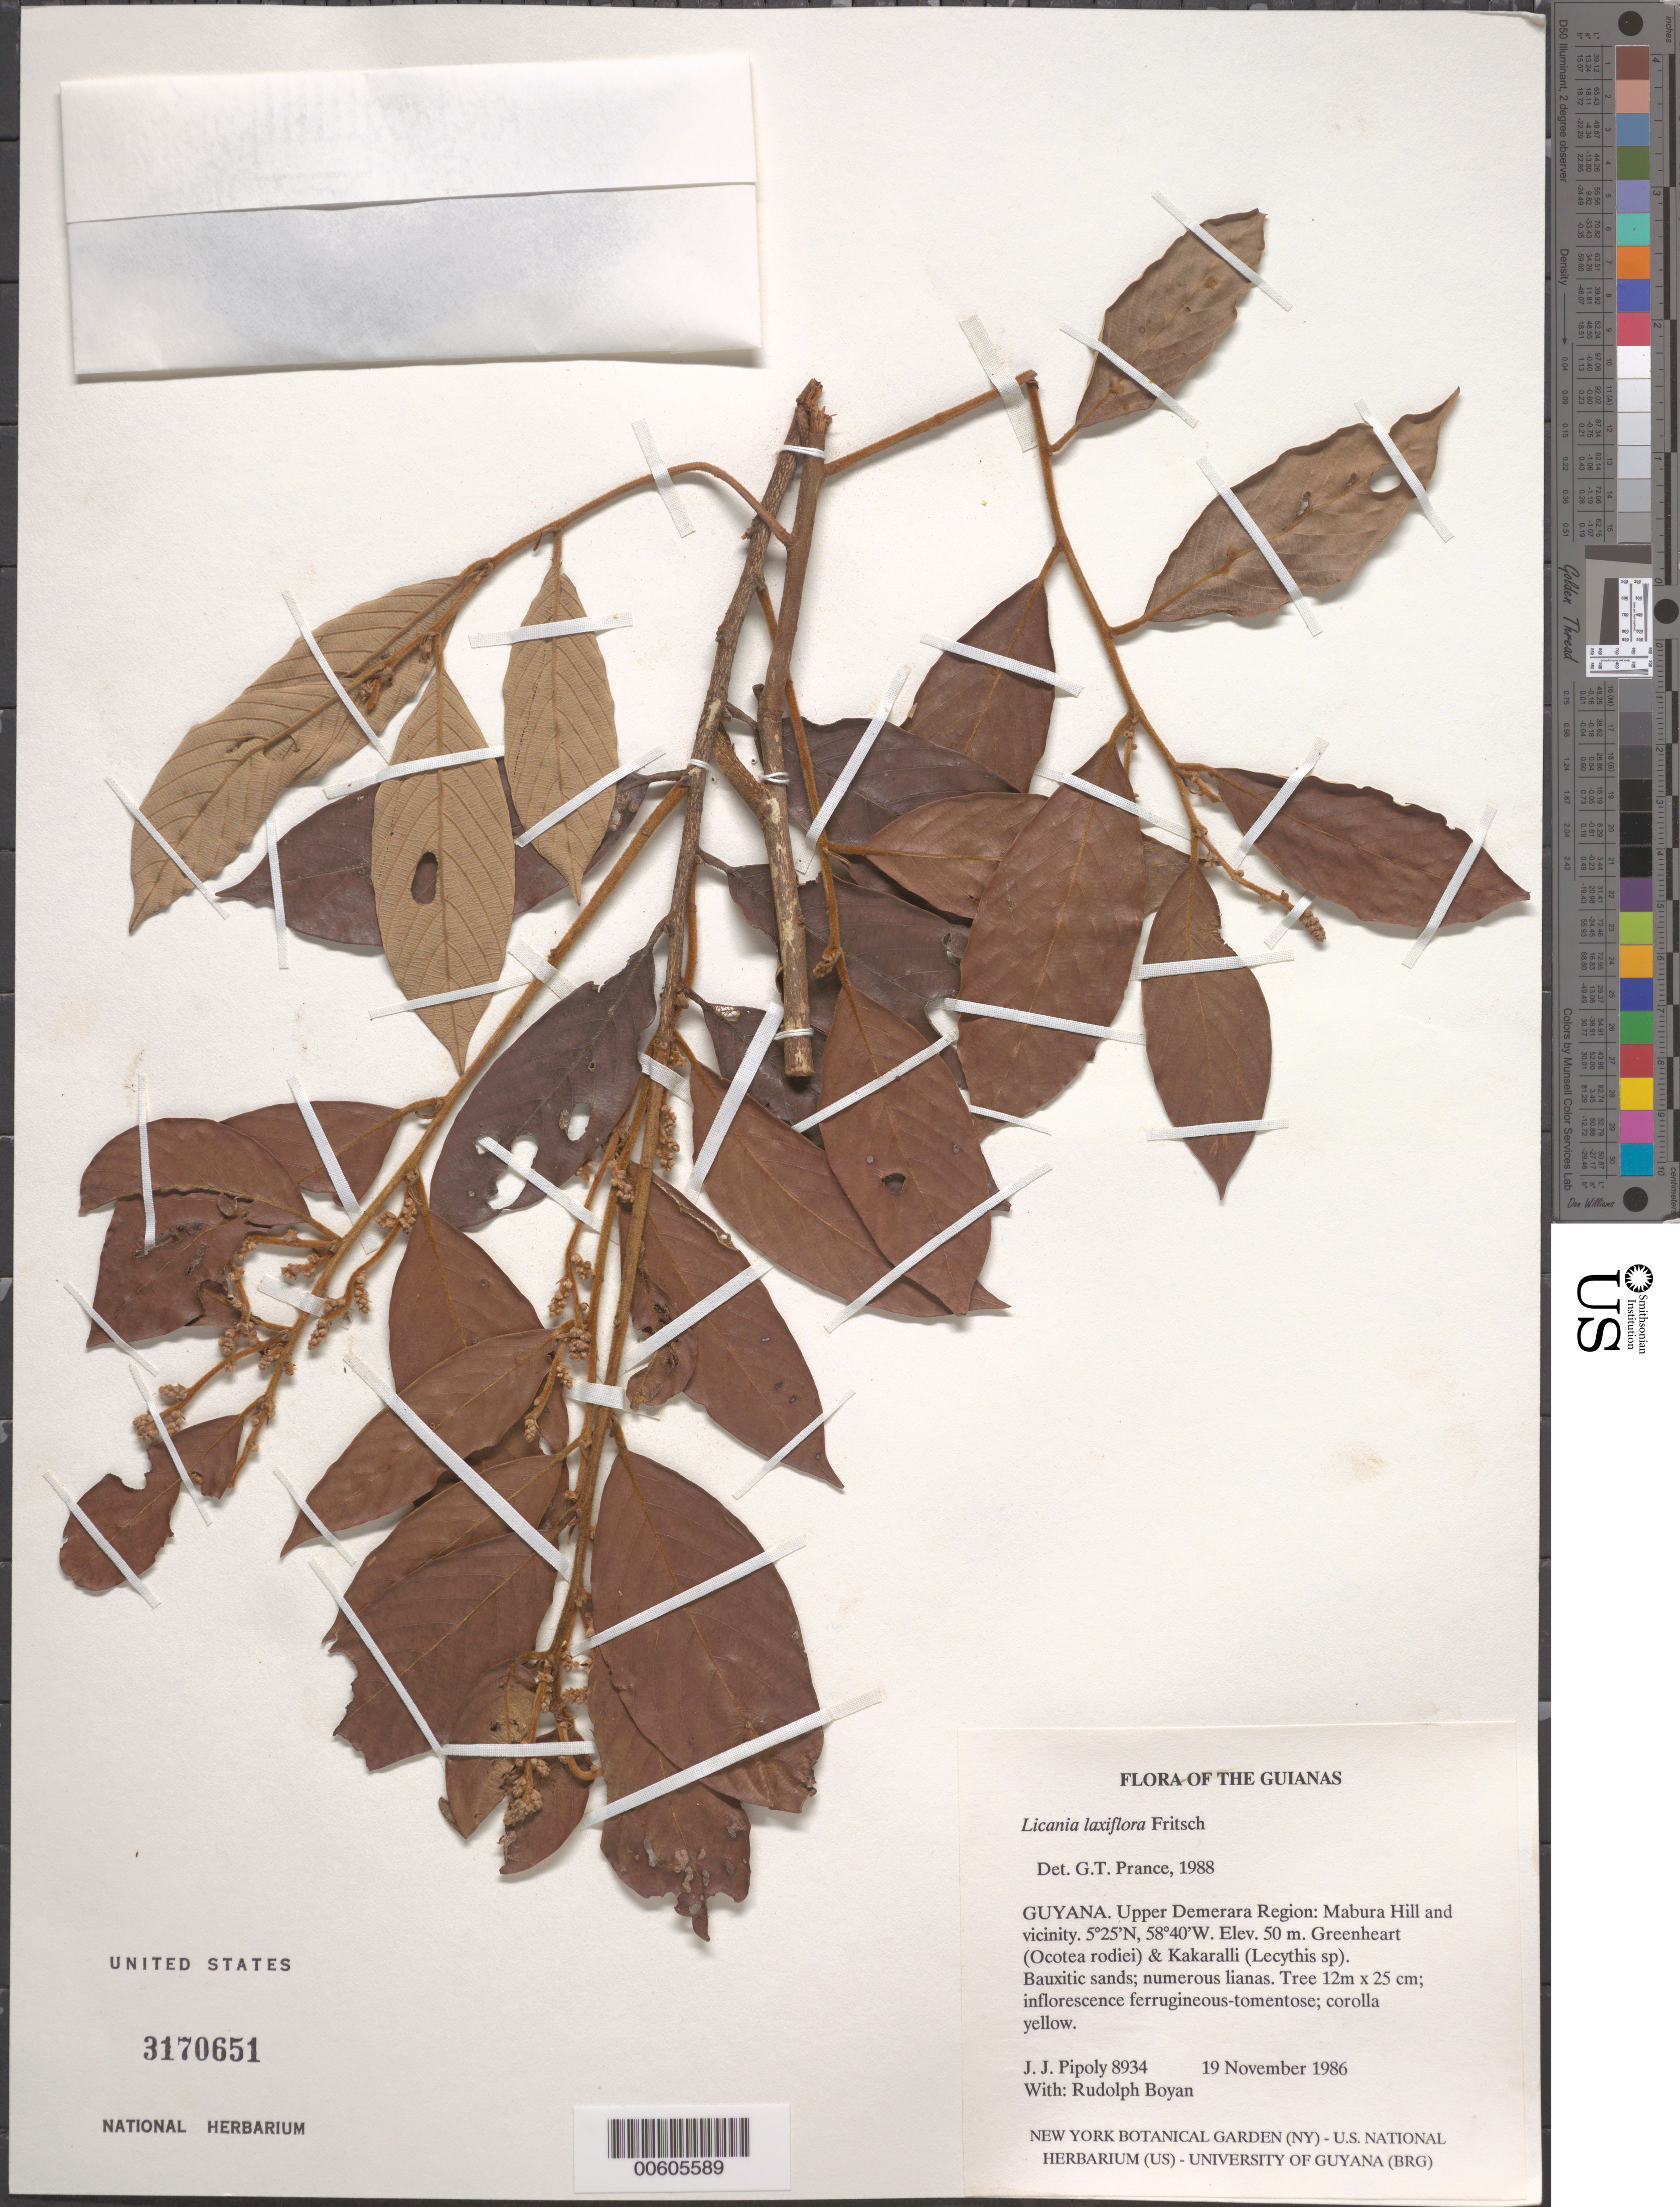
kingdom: Plantae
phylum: Tracheophyta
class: Magnoliopsida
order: Malpighiales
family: Chrysobalanaceae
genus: Licania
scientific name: Licania laxiflora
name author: Fritsch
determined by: Prance, G. T.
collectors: J. J. Pipoly & R. Boyan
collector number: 8934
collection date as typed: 19 November 1986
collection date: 1986-11-19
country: Guyana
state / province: U. Demerara-Berbice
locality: Mabura Hill and vicinity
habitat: Forest on bauxitic sands. Greenheart (Ocotea rodiaei) and Kakaralli (Lecythis sp). Numerous lianas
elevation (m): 50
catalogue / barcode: US 3170651